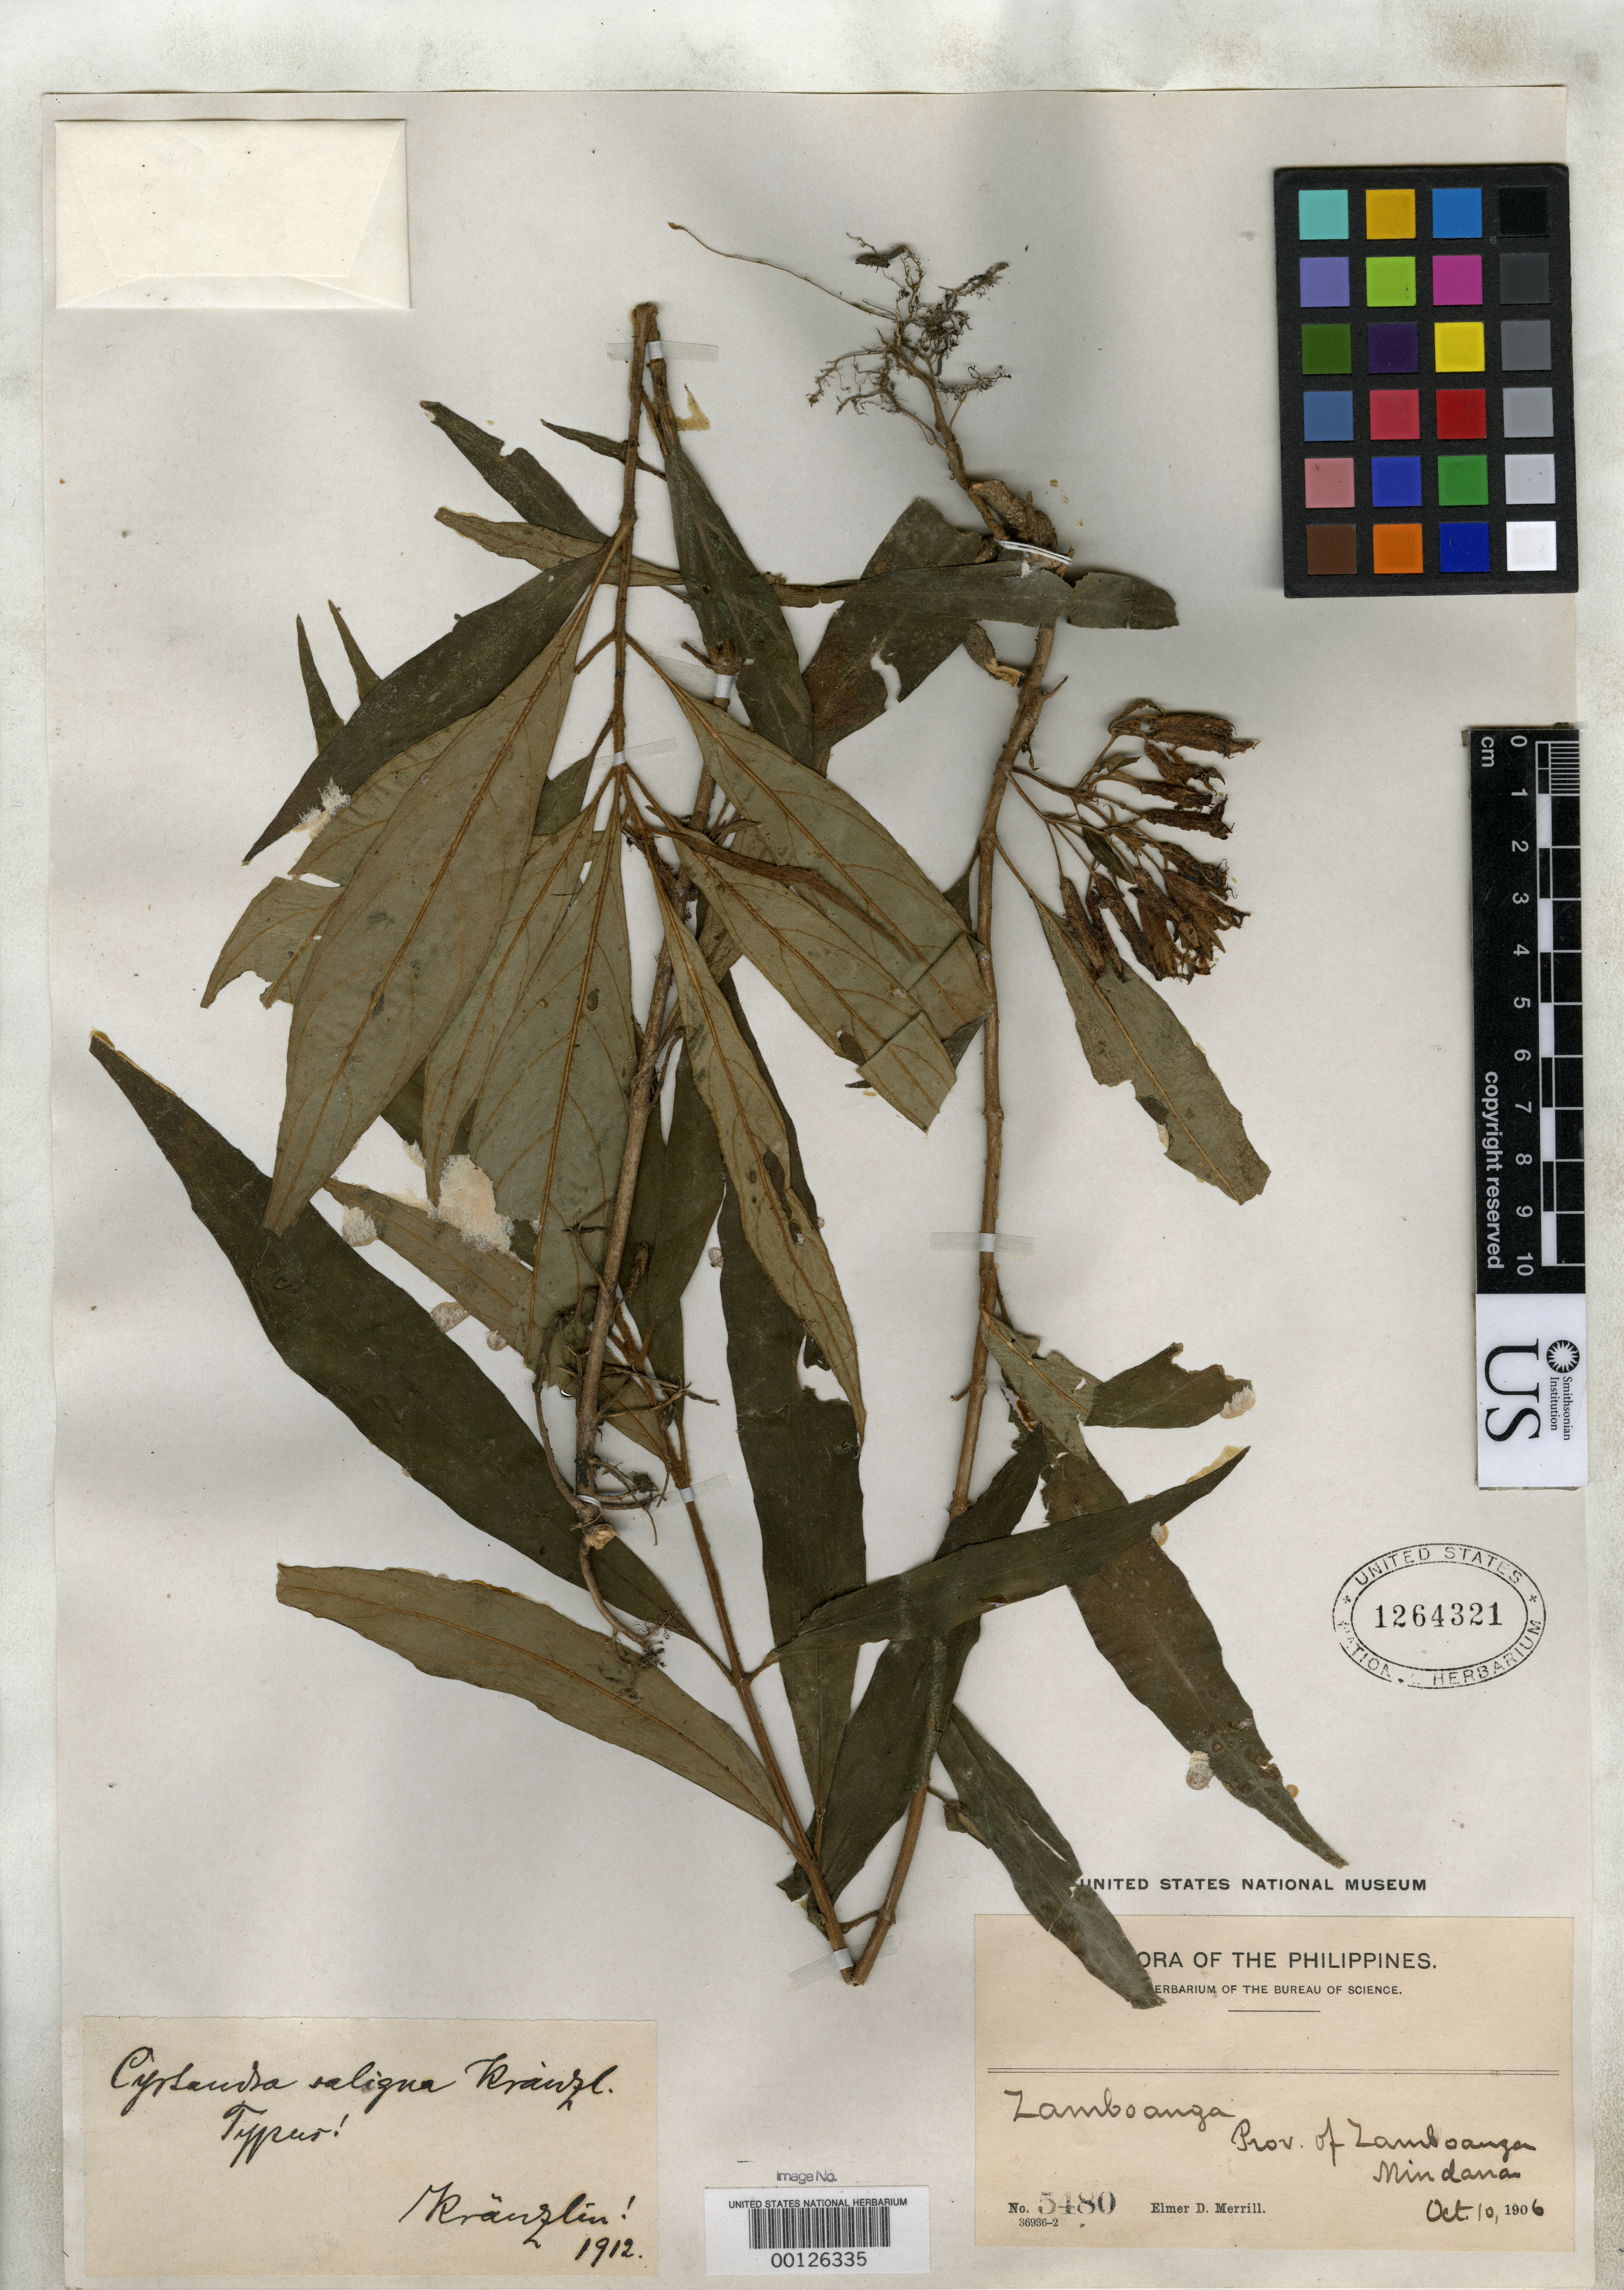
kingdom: Plantae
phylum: Tracheophyta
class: Magnoliopsida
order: Lamiales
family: Gesneriaceae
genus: Cyrtandra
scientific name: Cyrtandra saligna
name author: Kraenzl.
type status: Isolectotype; Type Collection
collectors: E. D. Merrill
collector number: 5480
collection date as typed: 10 Oct 1906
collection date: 1906-10-10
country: Philippines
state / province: Zamboanga Peninsula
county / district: Zamboanga del Sur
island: Mindanao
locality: Zamboango.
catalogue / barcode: US 1264321